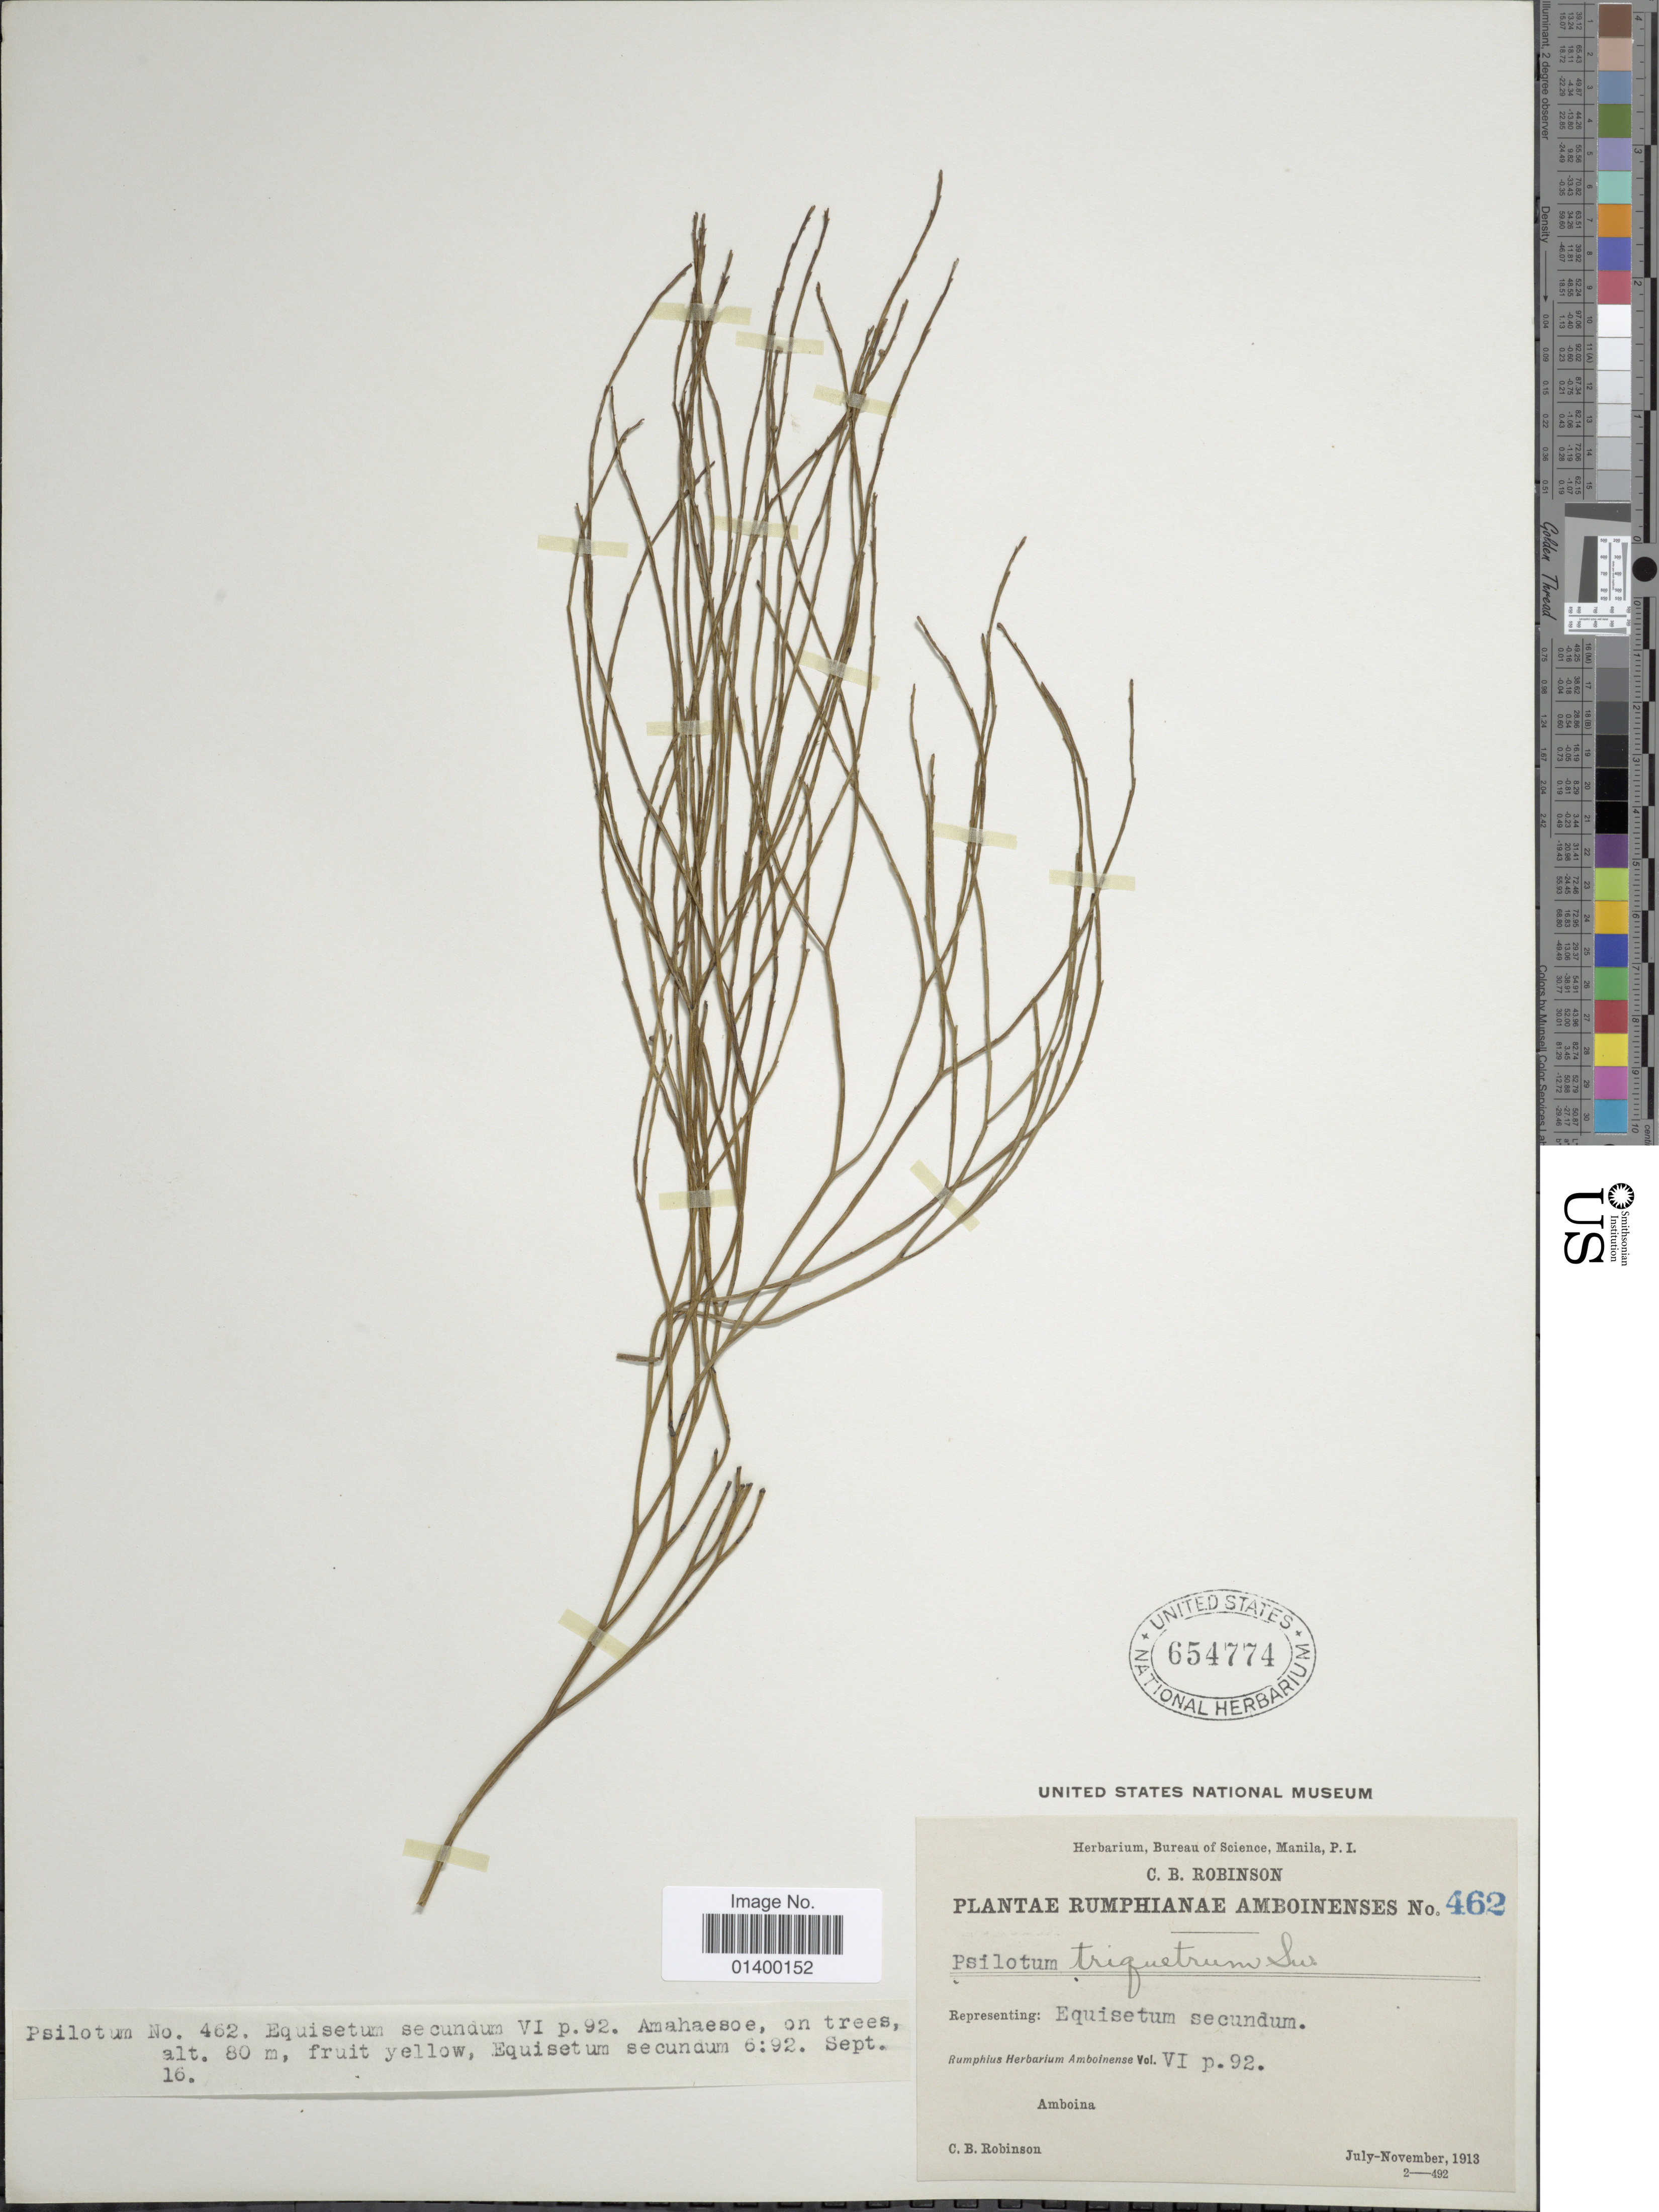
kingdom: Plantae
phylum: Tracheophyta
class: Polypodiopsida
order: Psilotales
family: Psilotaceae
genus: Psilotum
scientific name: Psilotum nudum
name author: (L.) P. Beauv.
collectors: C. Robinson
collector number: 462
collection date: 1913-07/1913-11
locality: Amboina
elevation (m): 80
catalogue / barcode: US 654774